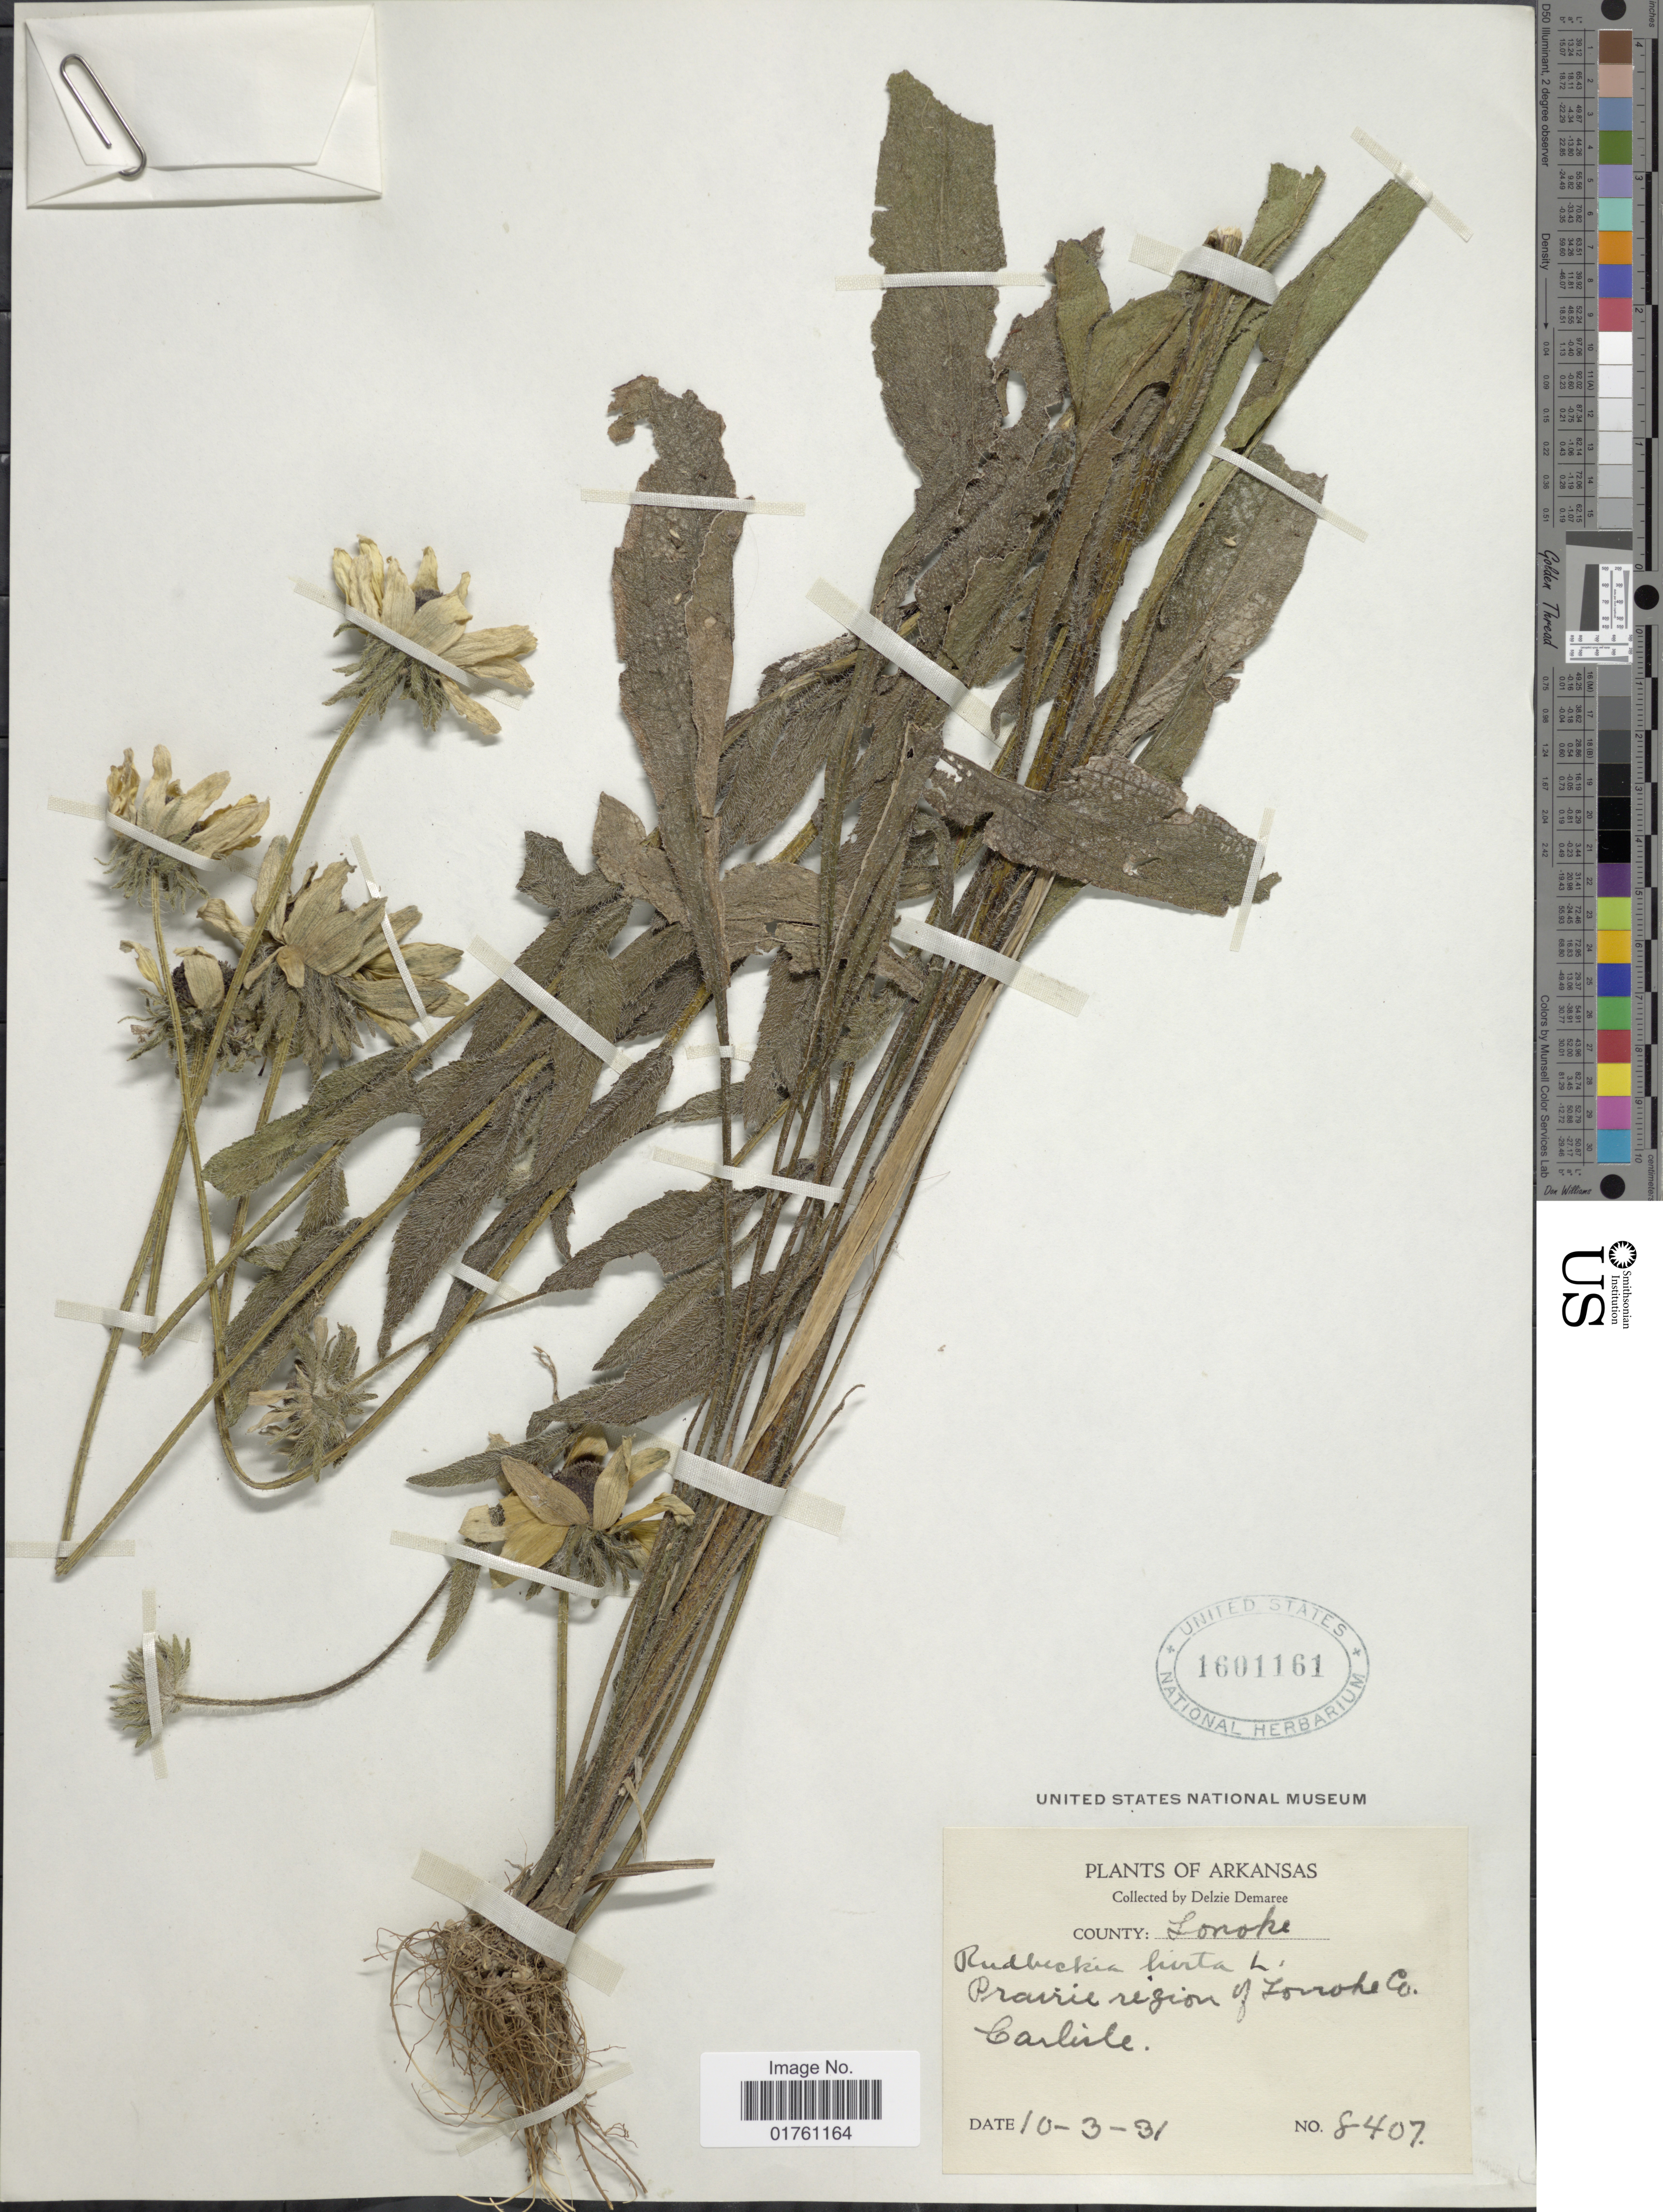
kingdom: Plantae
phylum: Tracheophyta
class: Magnoliopsida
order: Asterales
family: Asteraceae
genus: Rudbeckia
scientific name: Rudbeckia hirta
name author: L.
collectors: D. Demaree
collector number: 8407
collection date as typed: Transcribed d/m/y: 3/10/31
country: United States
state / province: Arkansas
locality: County: Lonoke, Prairie region of Loroke Co, Carlisle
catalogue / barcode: US 1601161